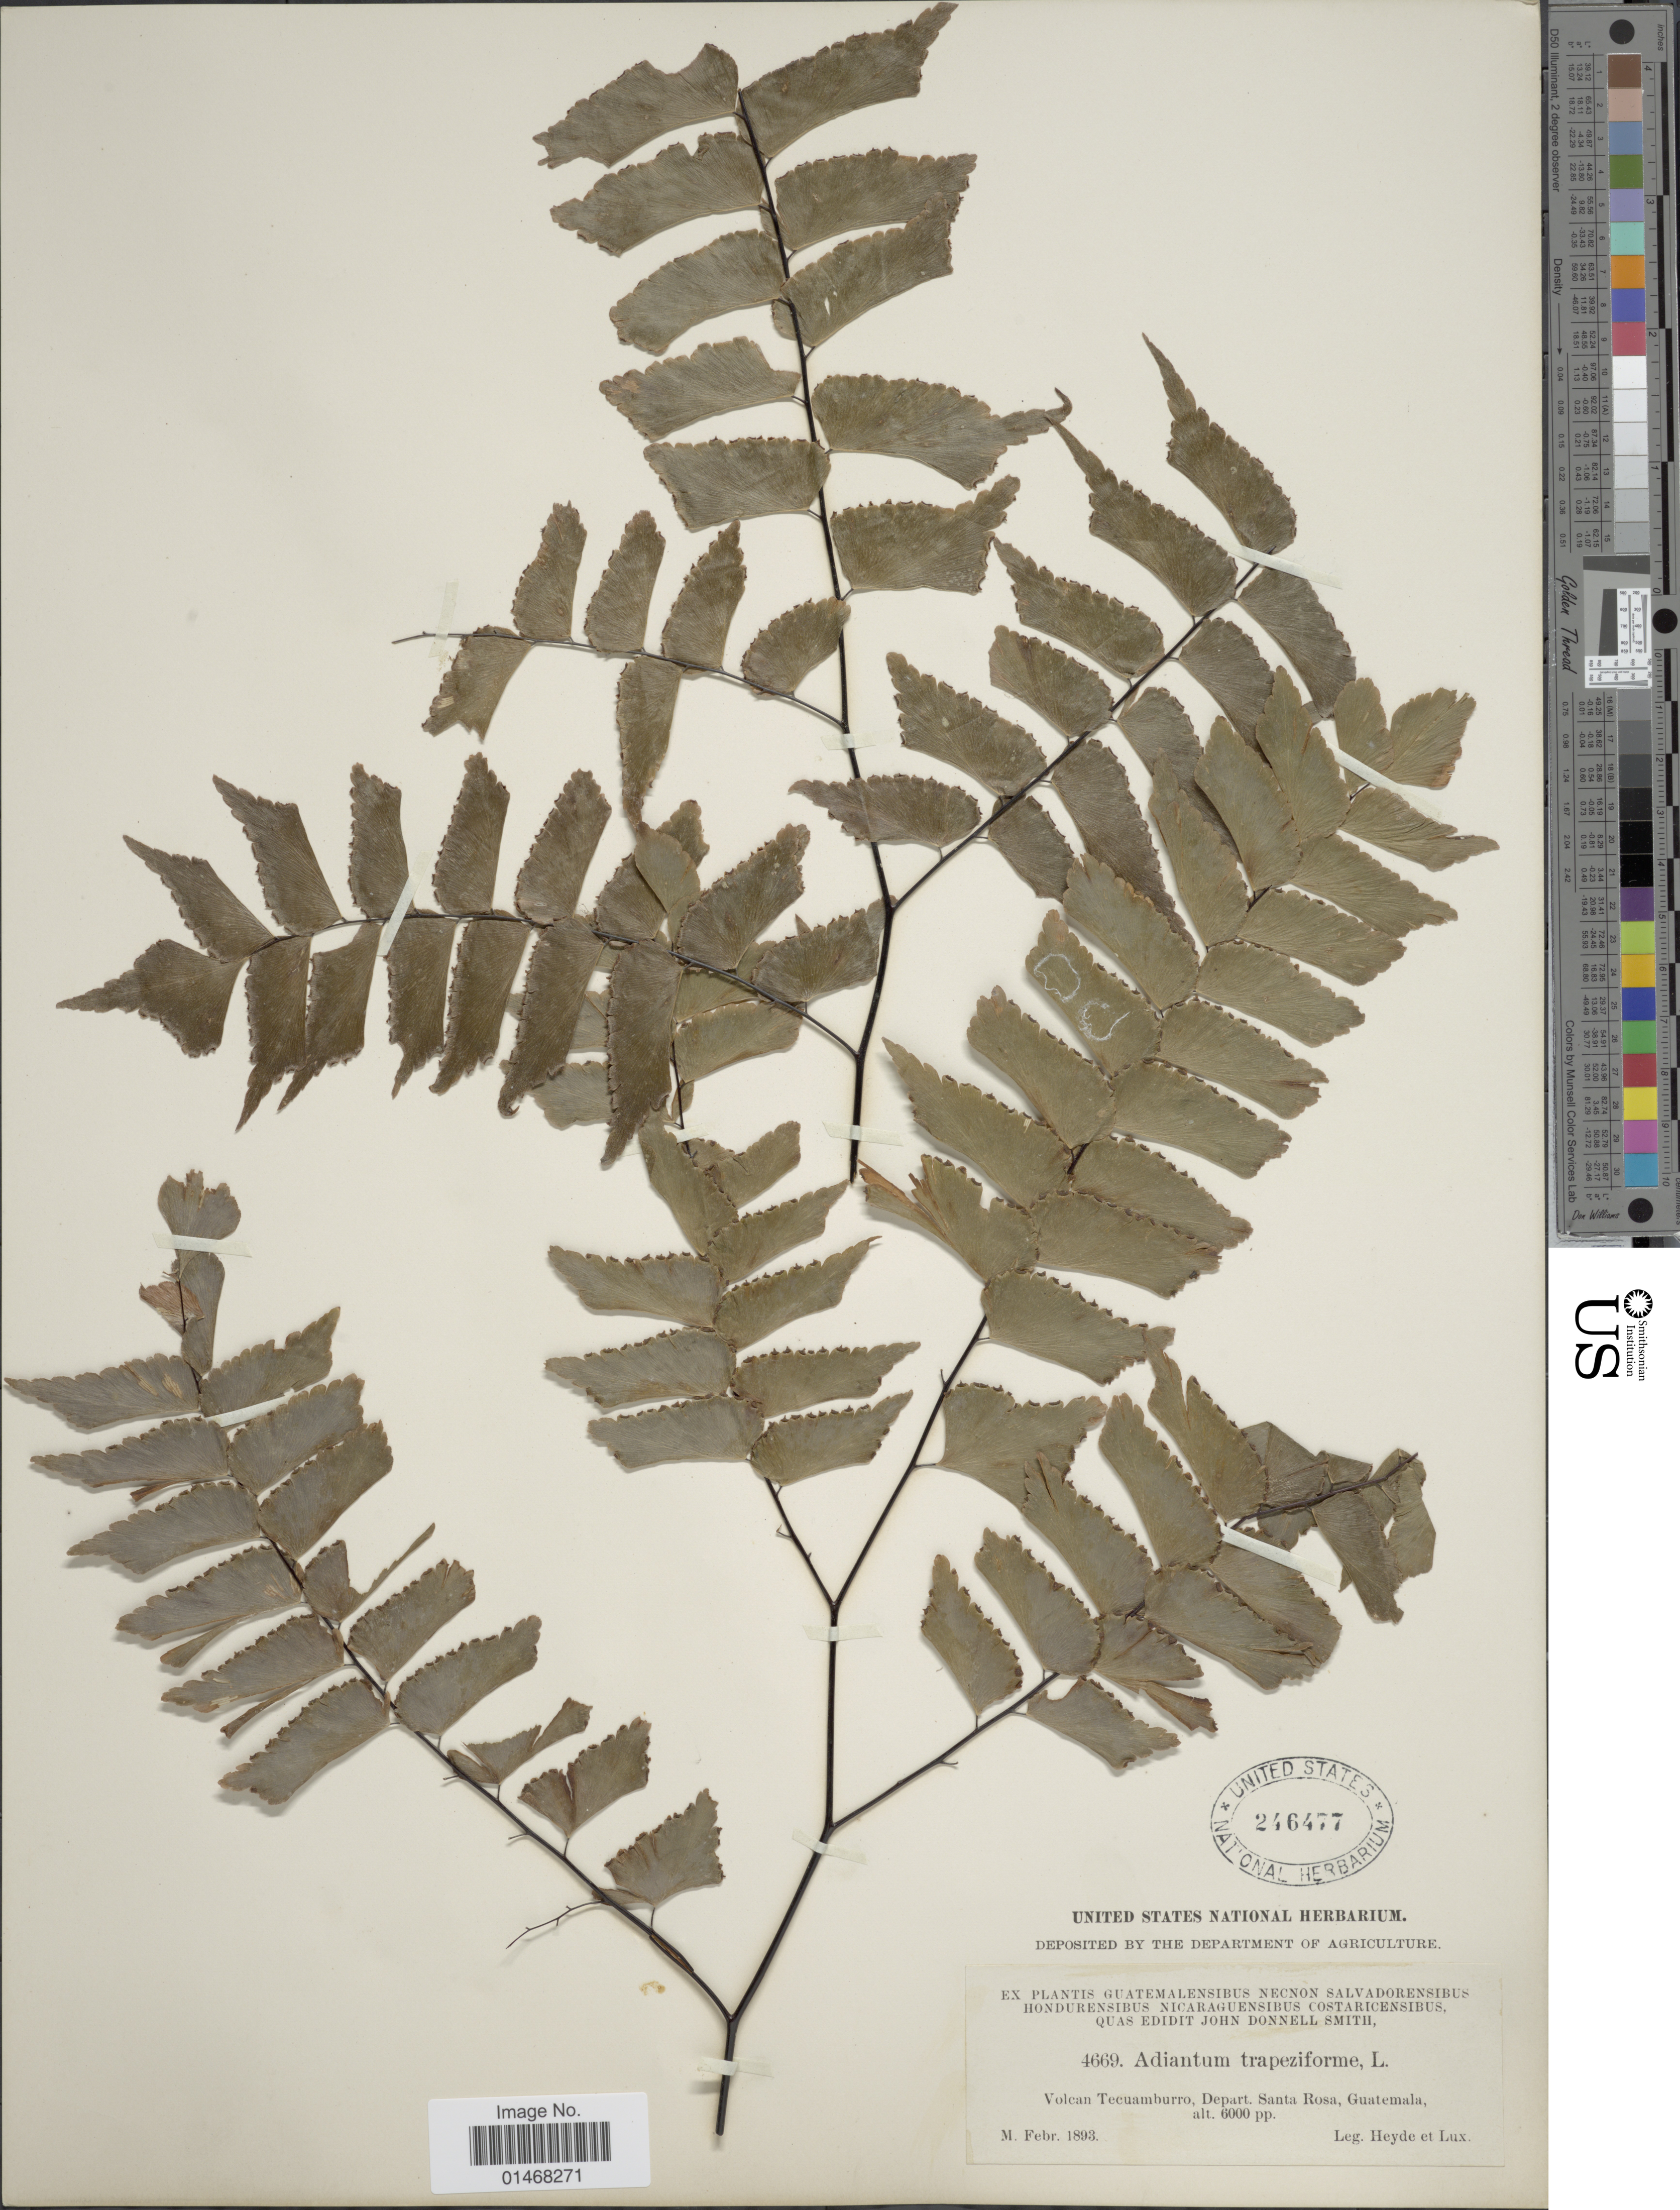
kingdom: Plantae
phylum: Tracheophyta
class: Polypodiopsida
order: Polypodiales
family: Pteridaceae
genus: Adiantum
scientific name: Adiantum trapeziforme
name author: L.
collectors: Heyde & Lux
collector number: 4669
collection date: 1893-02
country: Guatemala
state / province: Santa Rosa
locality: Volcan Tecuamburro, Depart Santa Rosa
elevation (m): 1829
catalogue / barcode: US 246477